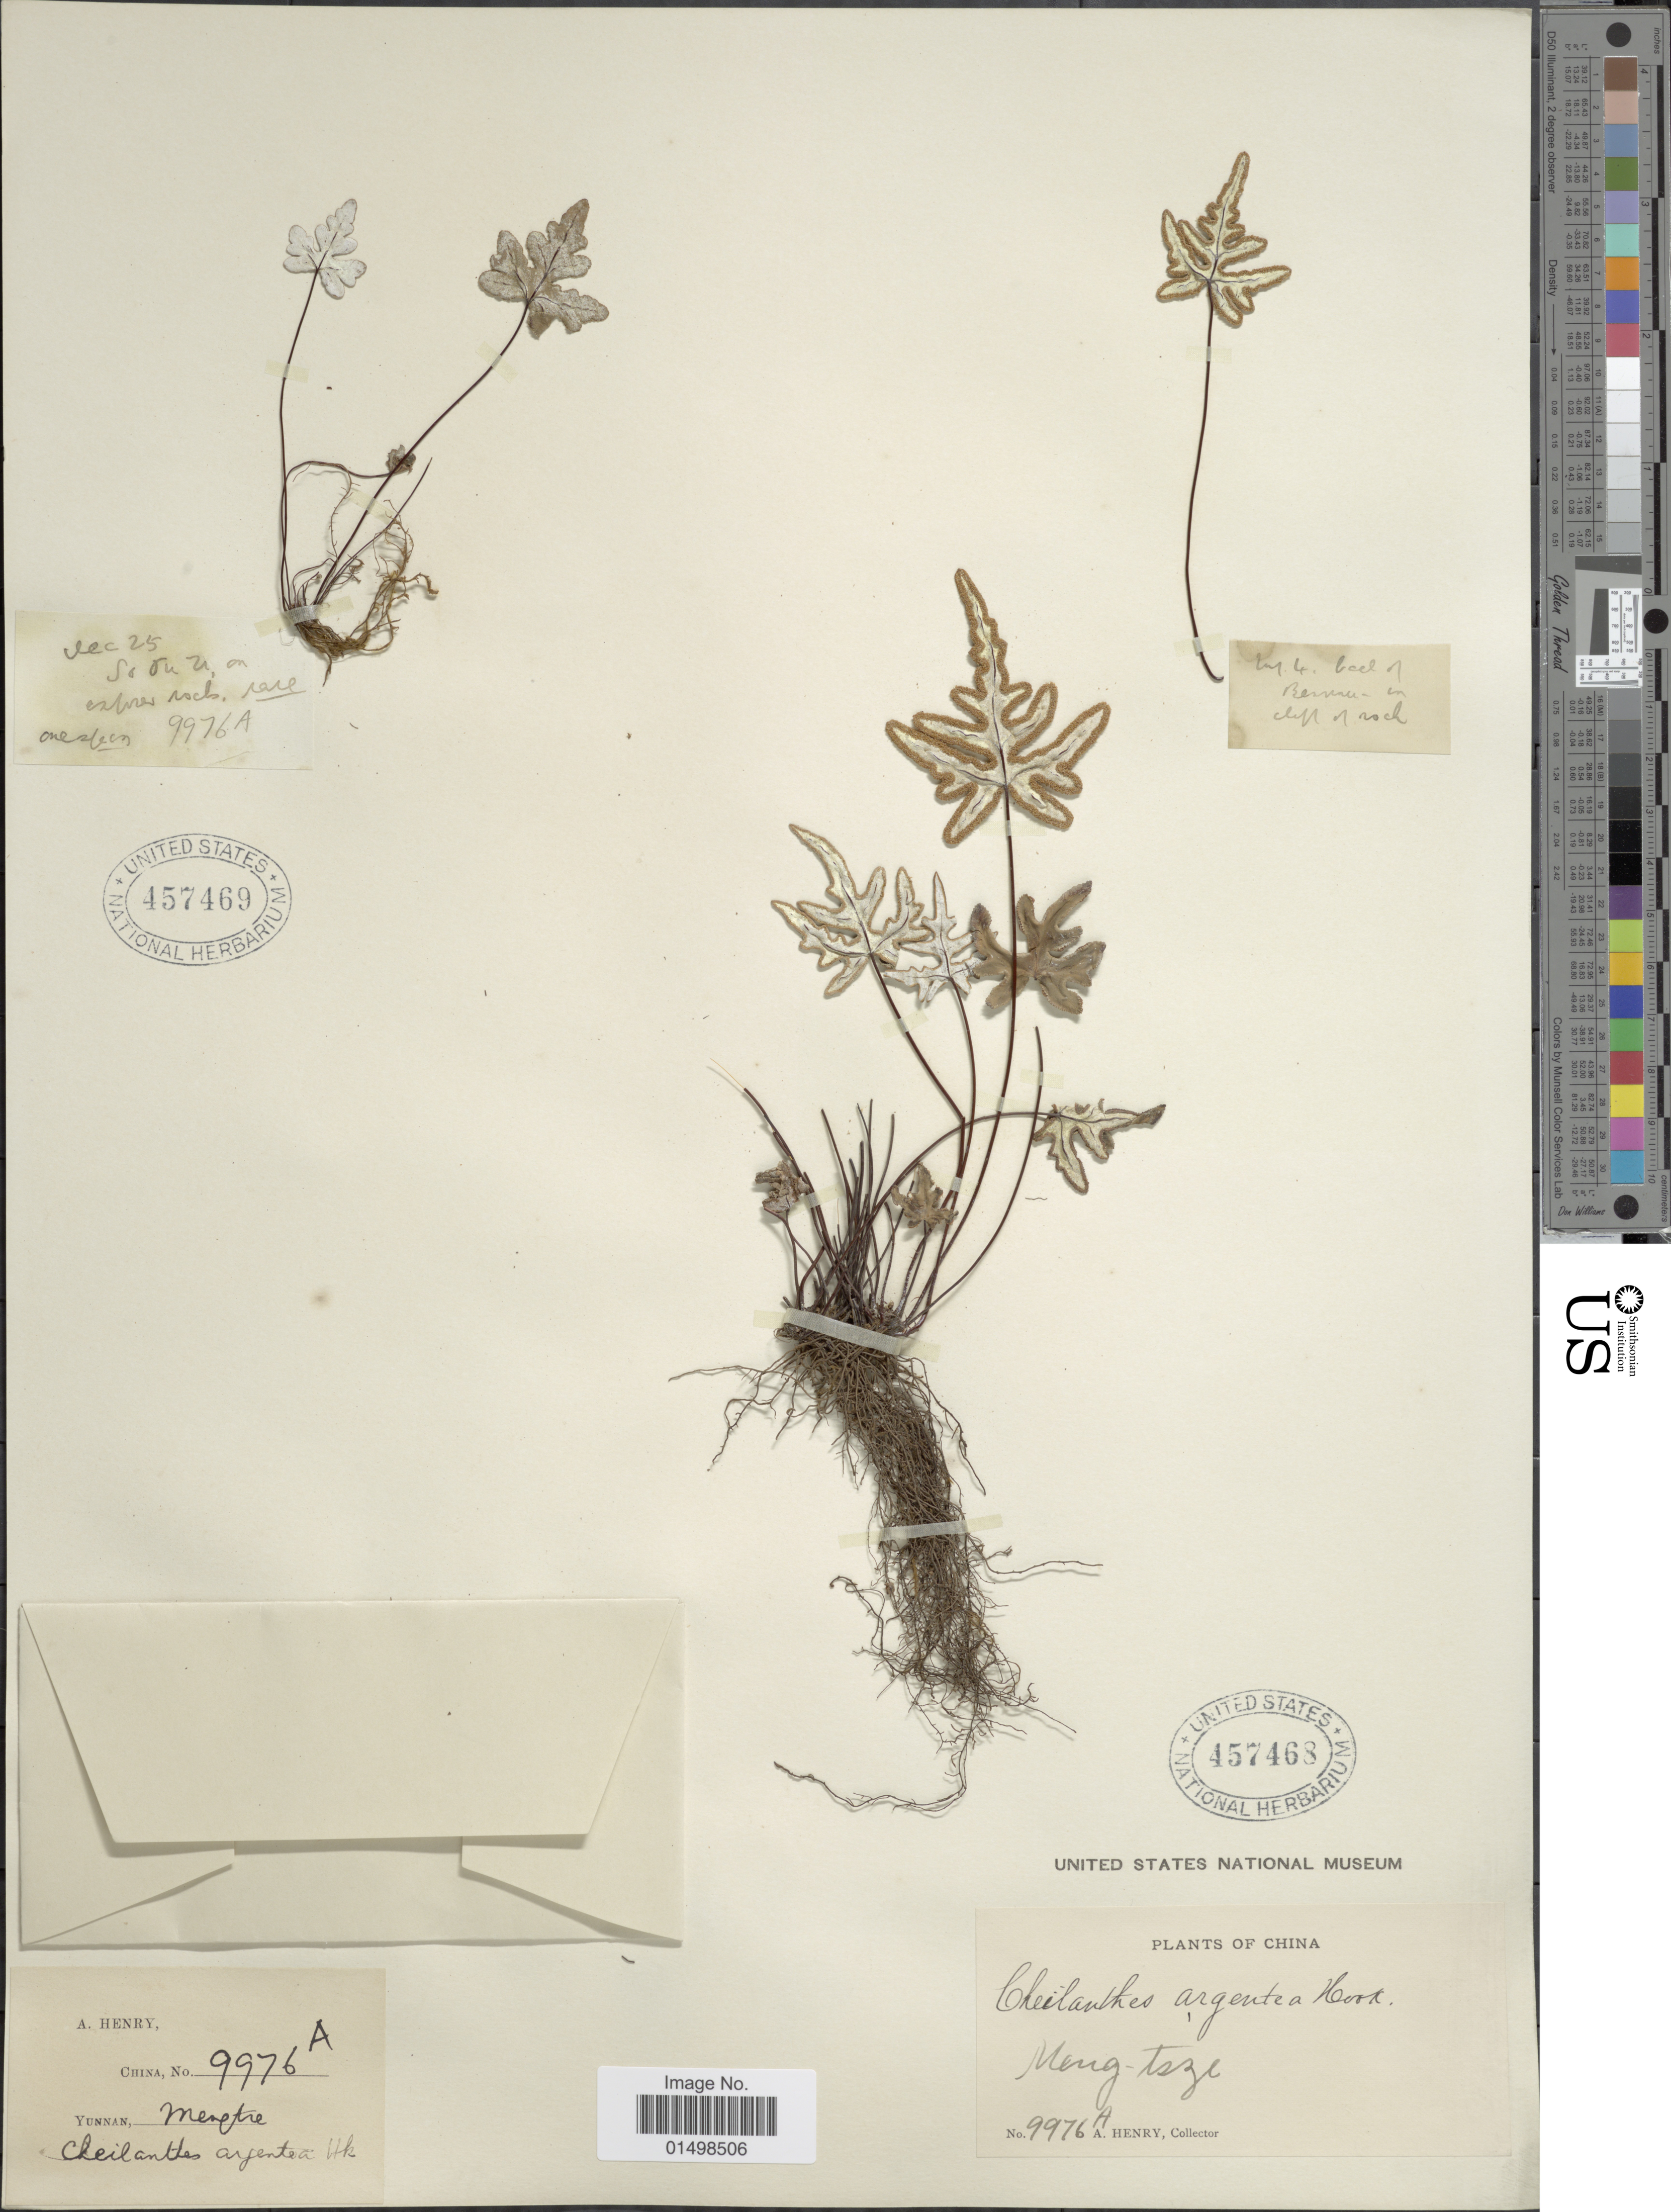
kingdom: Plantae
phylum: Tracheophyta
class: Polypodiopsida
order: Polypodiales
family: Pteridaceae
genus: Aleuritopteris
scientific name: Aleuritopteris argentea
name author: (S.G. Gmel.) Fée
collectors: A. Henry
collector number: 9976 A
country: China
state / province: Yunnan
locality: Plants of China, Meng-Tsze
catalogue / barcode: US 457468